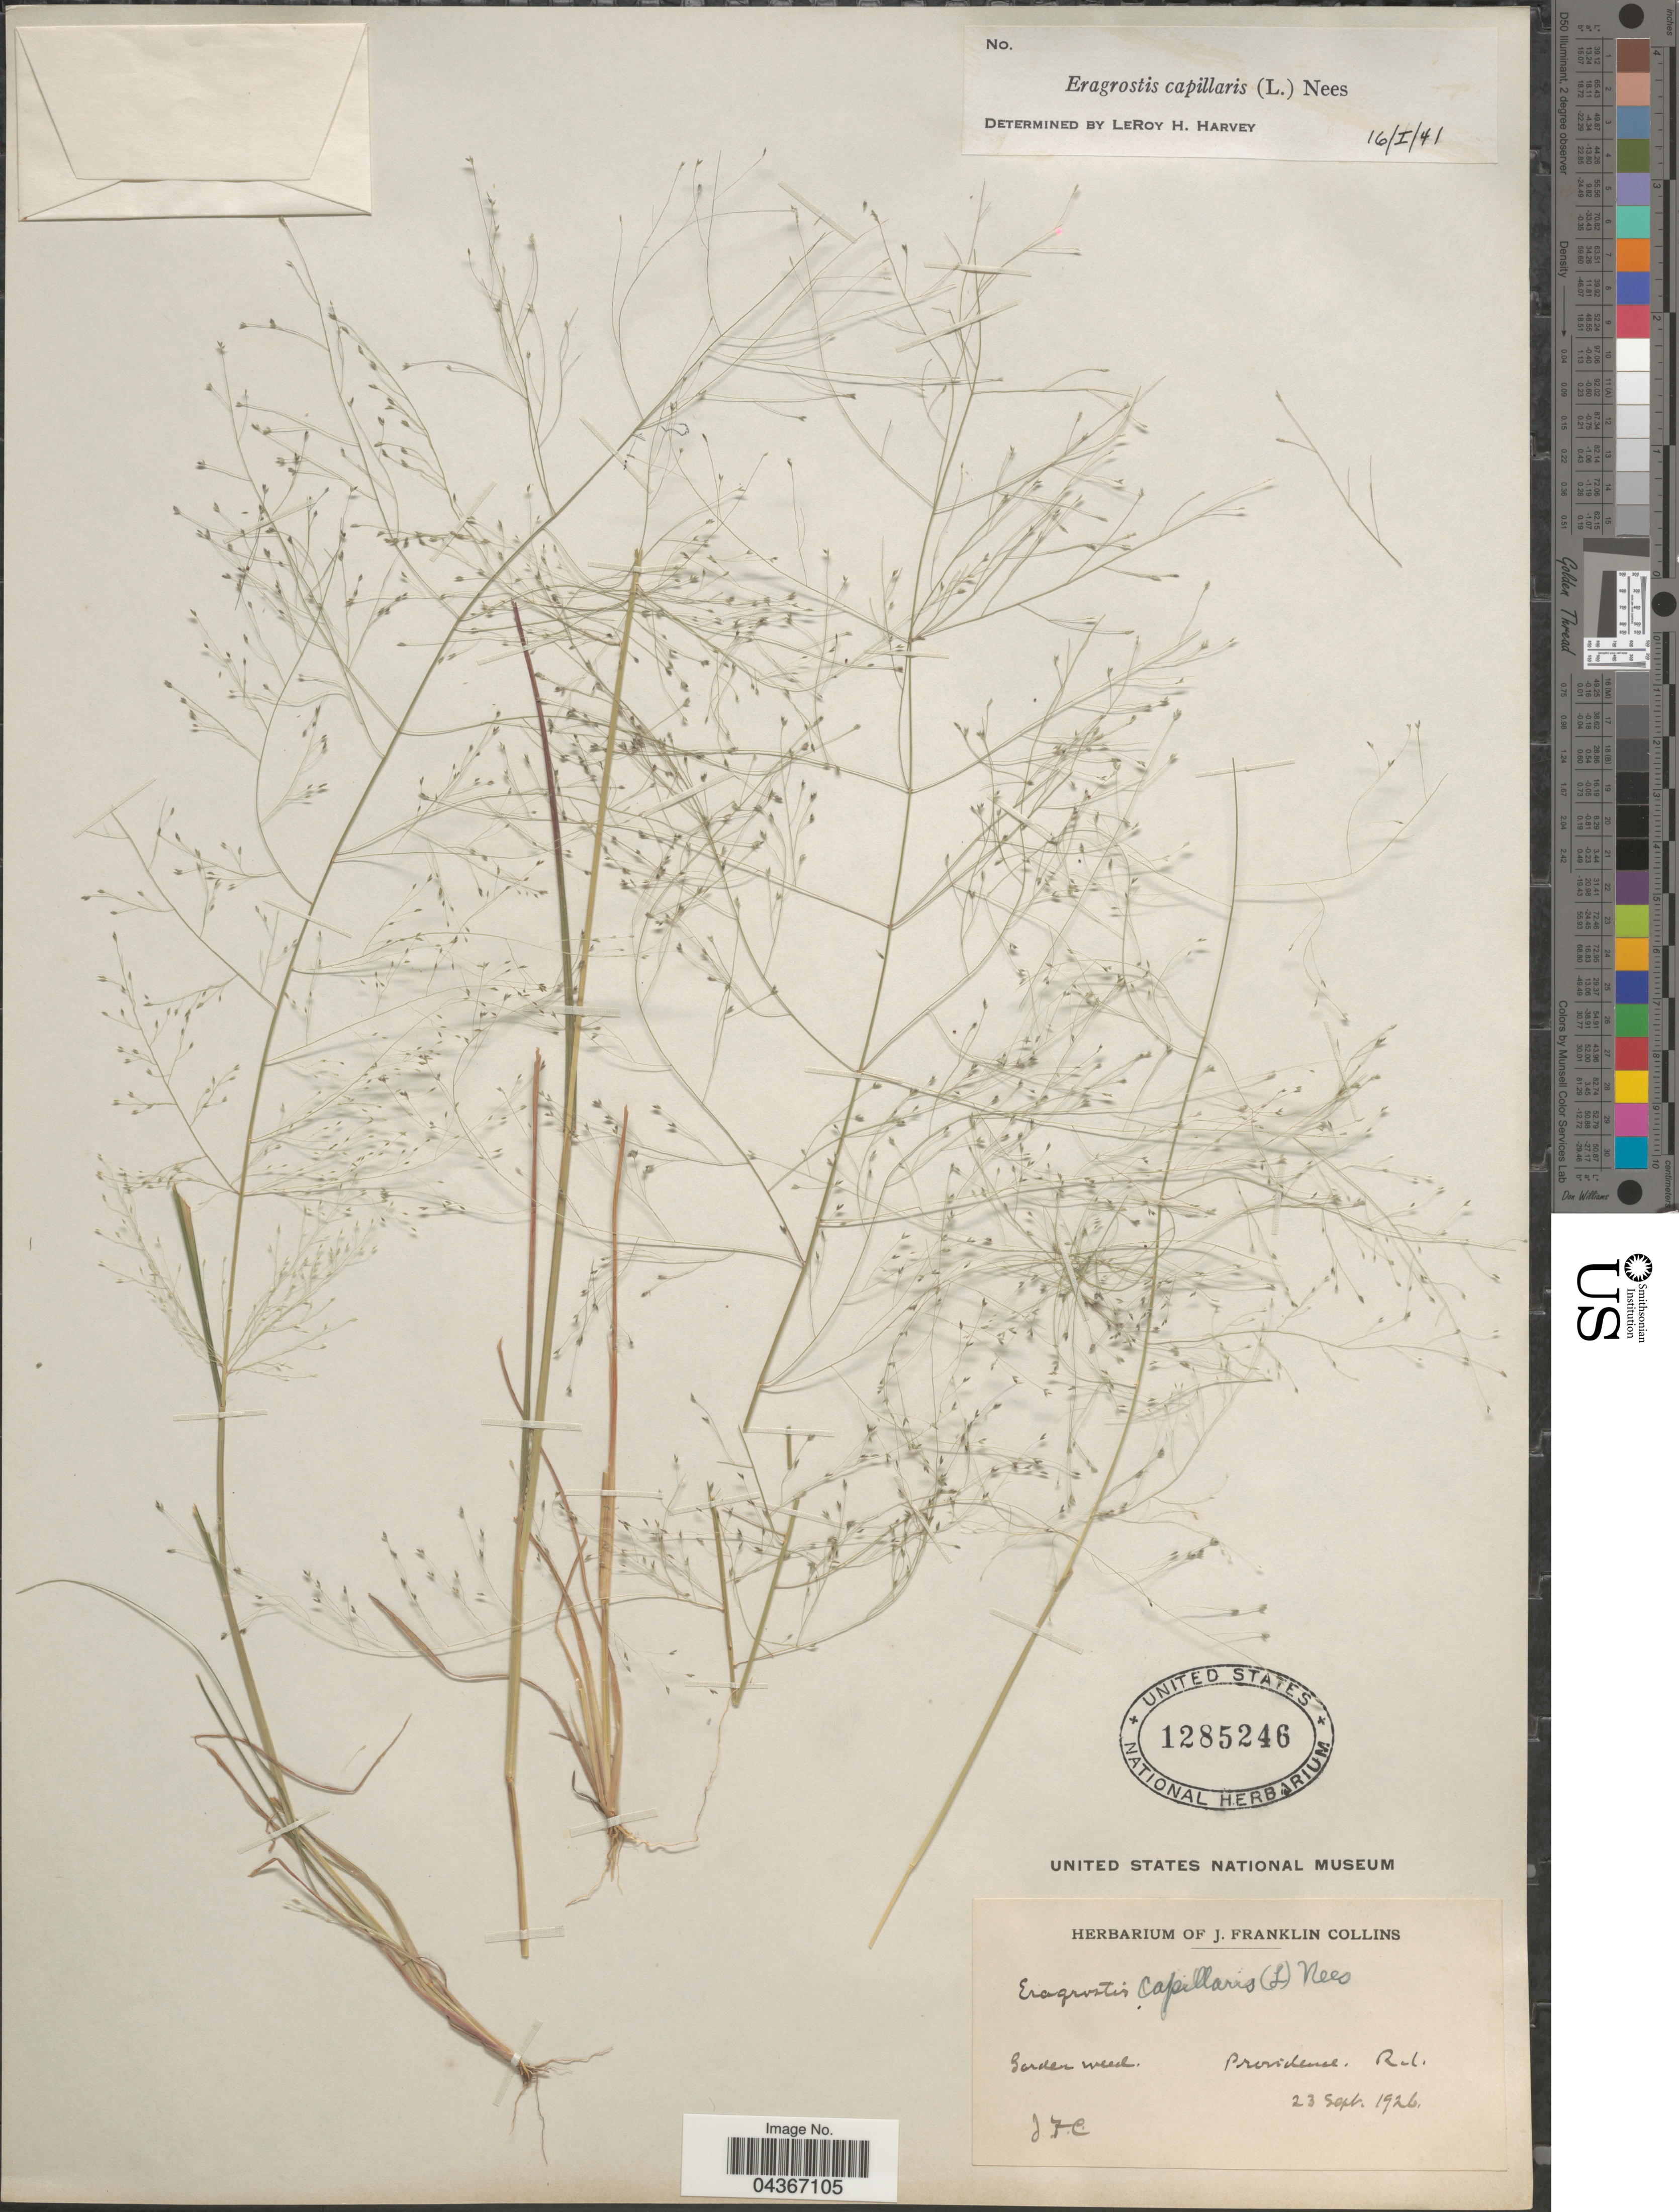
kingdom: Plantae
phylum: Tracheophyta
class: Liliopsida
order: Poales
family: Poaceae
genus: Eragrostis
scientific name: Eragrostis capillaris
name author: (L.) Nees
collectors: J. Collins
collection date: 1926-09-23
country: United States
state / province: Rhode Island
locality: Providence RI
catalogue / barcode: US 1285246